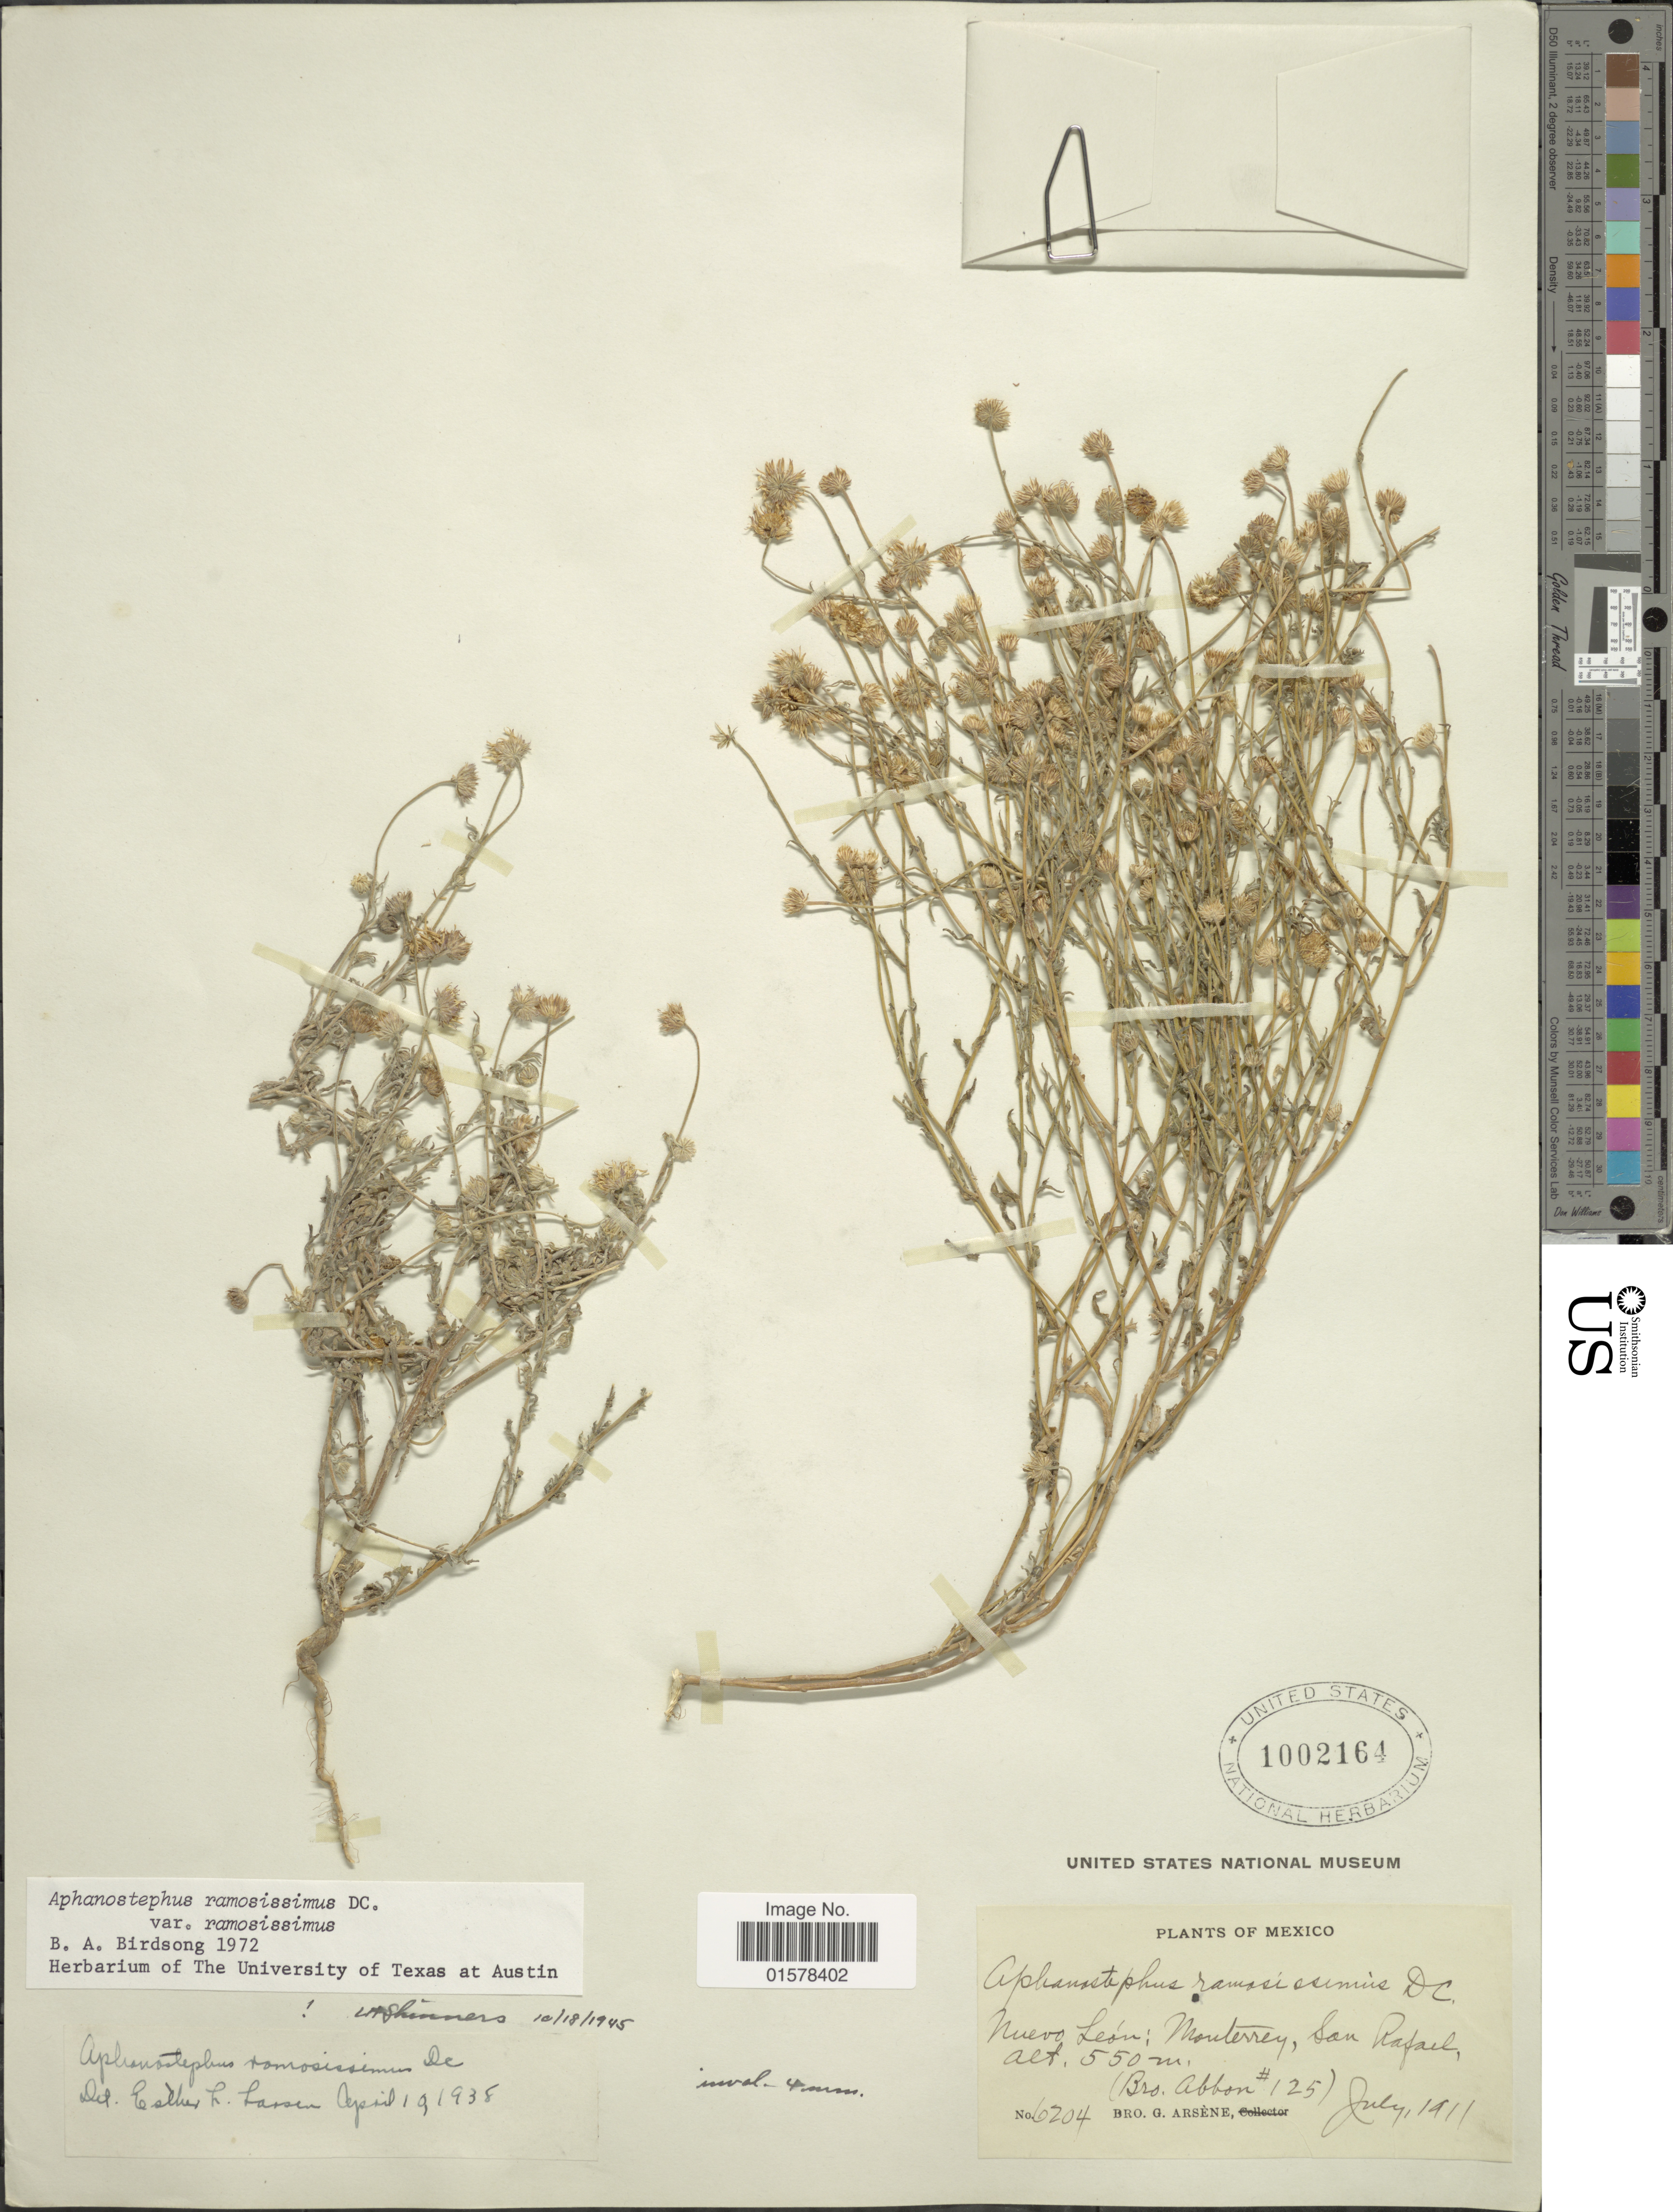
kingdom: Plantae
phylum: Tracheophyta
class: Magnoliopsida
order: Asterales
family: Asteraceae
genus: Aphanostephus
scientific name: Aphanostephus ramosissimus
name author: DC.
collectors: Bro. G. Arsène & Bro. Abbon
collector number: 6204/125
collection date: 1911-07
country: Mexico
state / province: Nuevo León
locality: Mexico. Nuevo León: Monterrey, San Rafael,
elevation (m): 550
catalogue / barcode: US 1002164